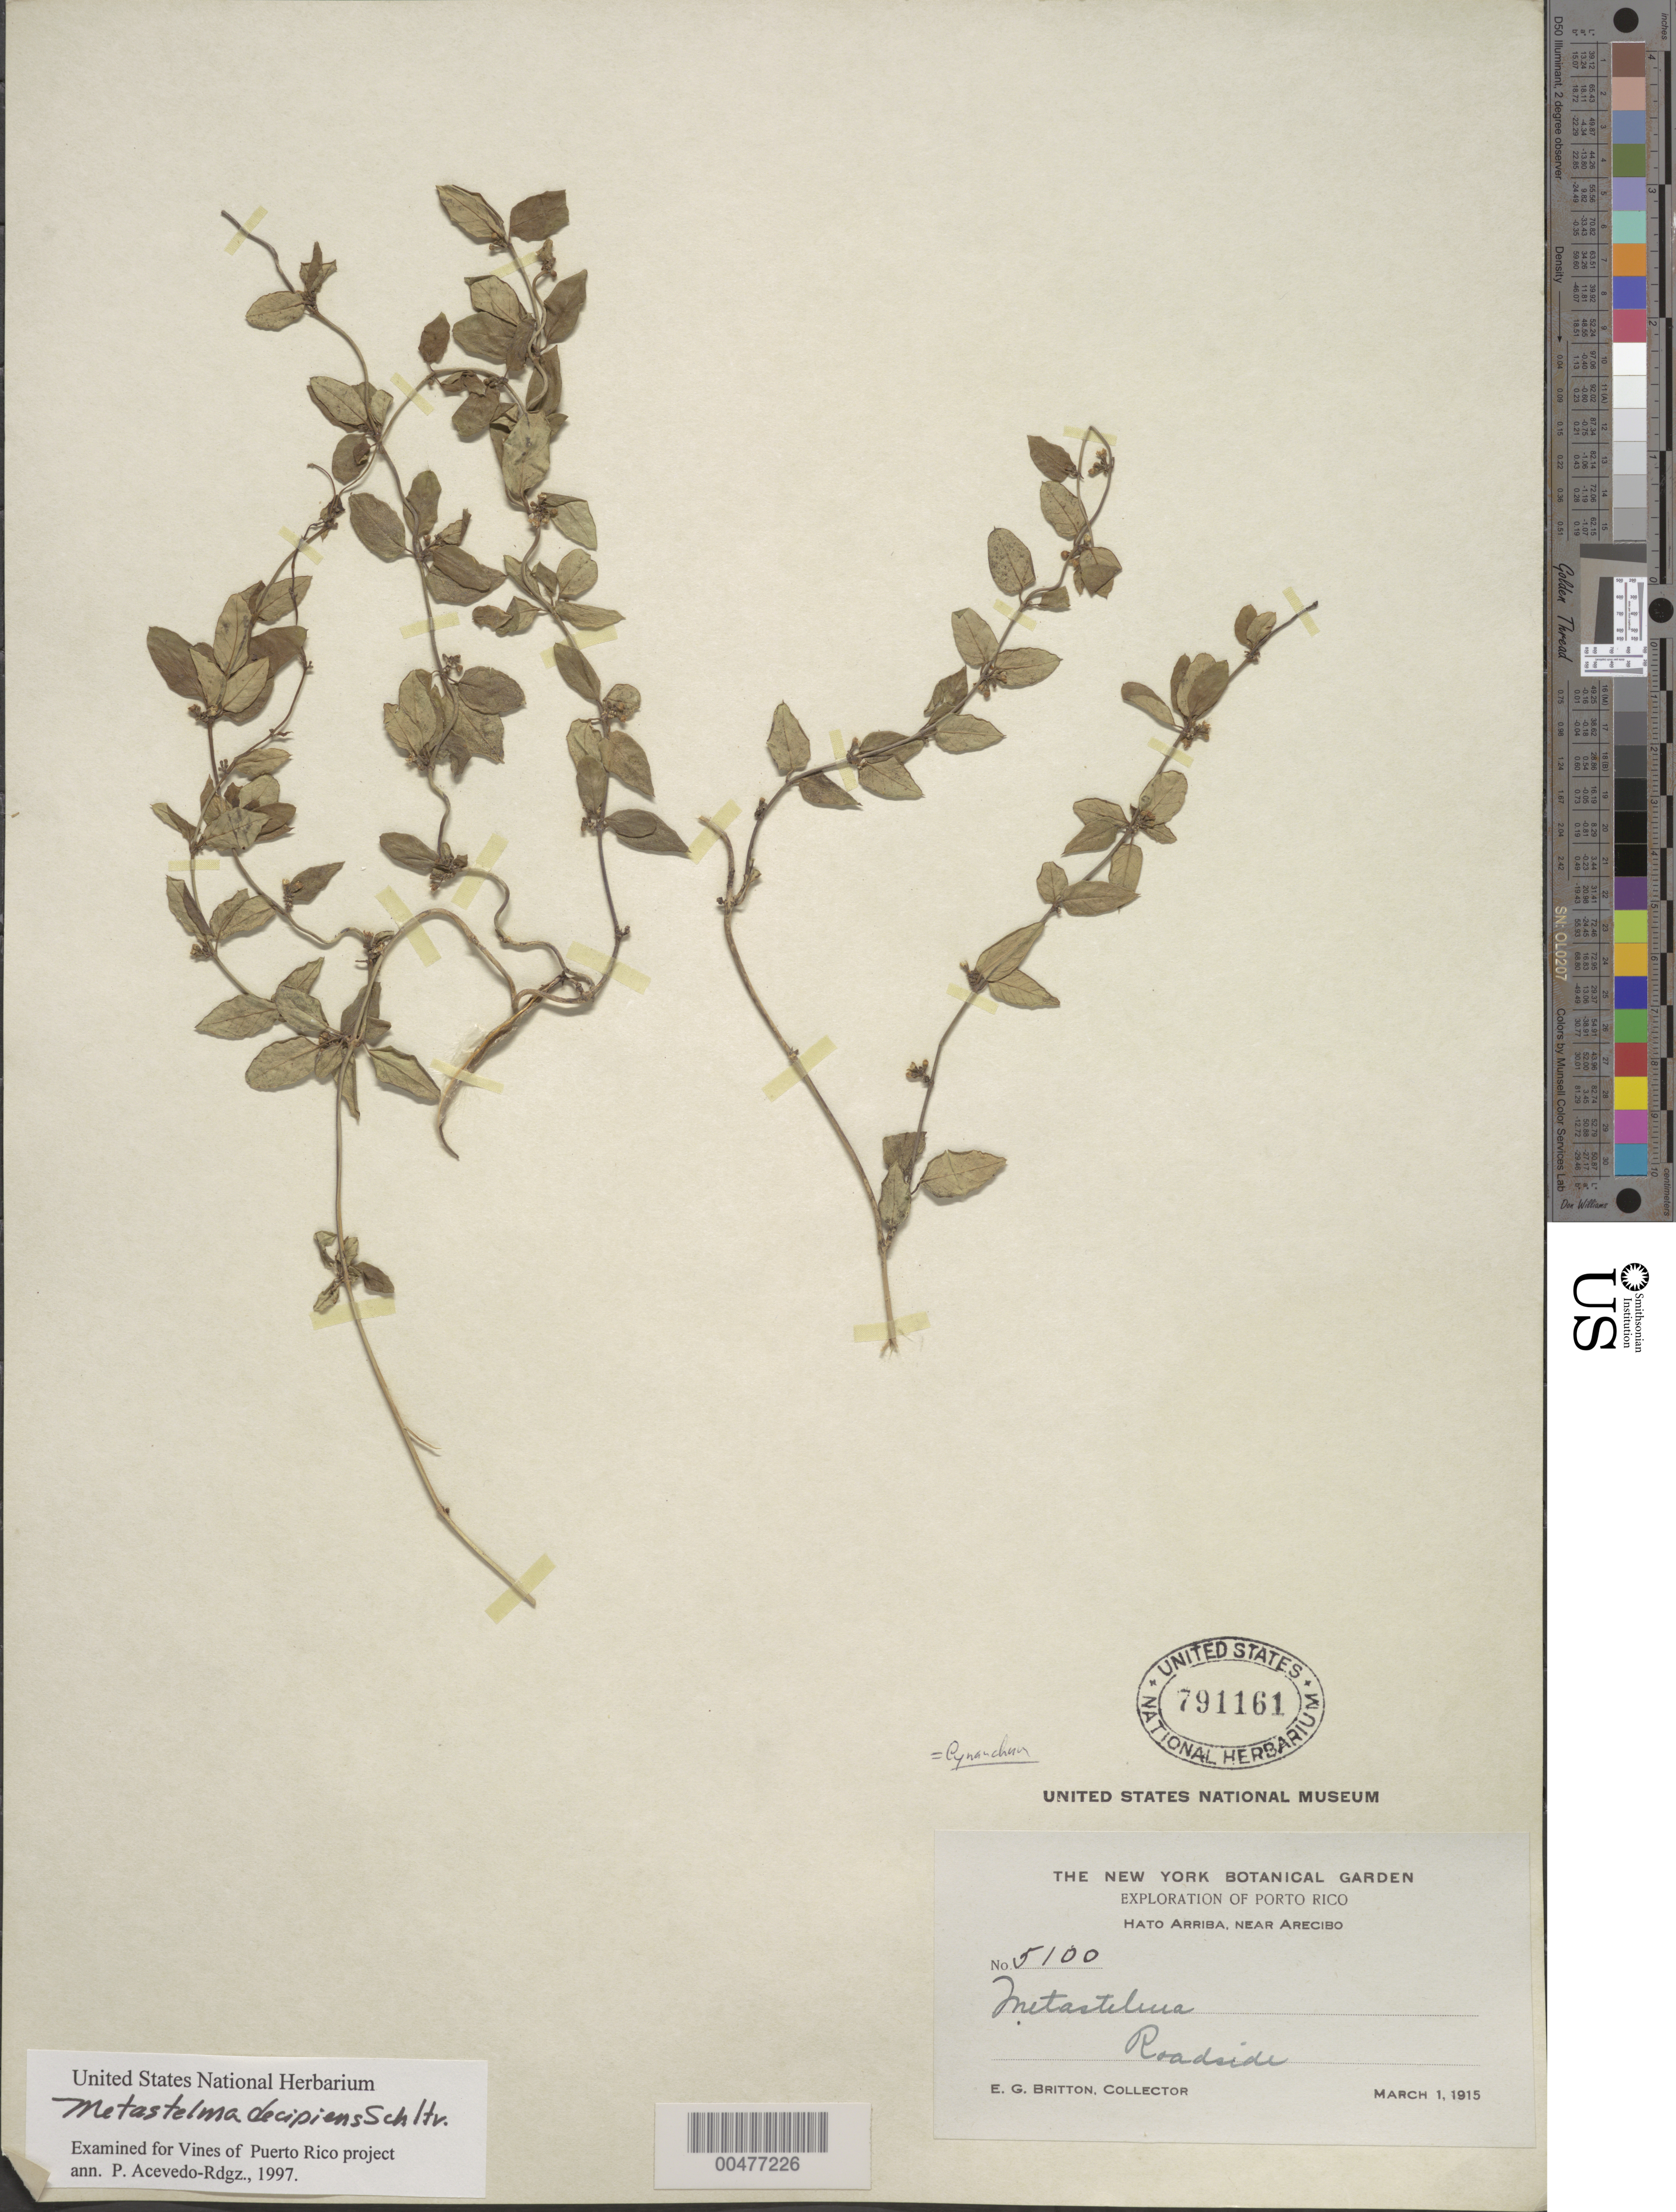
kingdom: Plantae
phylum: Tracheophyta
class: Magnoliopsida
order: Gentianales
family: Apocynaceae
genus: Cynanchum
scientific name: Cynanchum sp.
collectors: Britton, --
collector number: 5100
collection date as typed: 01 Mar 1915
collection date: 1915-03-01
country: Puerto Rico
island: Greater Antilles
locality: Hato Arriba, near Arecibo. Roadside.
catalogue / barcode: US 791161